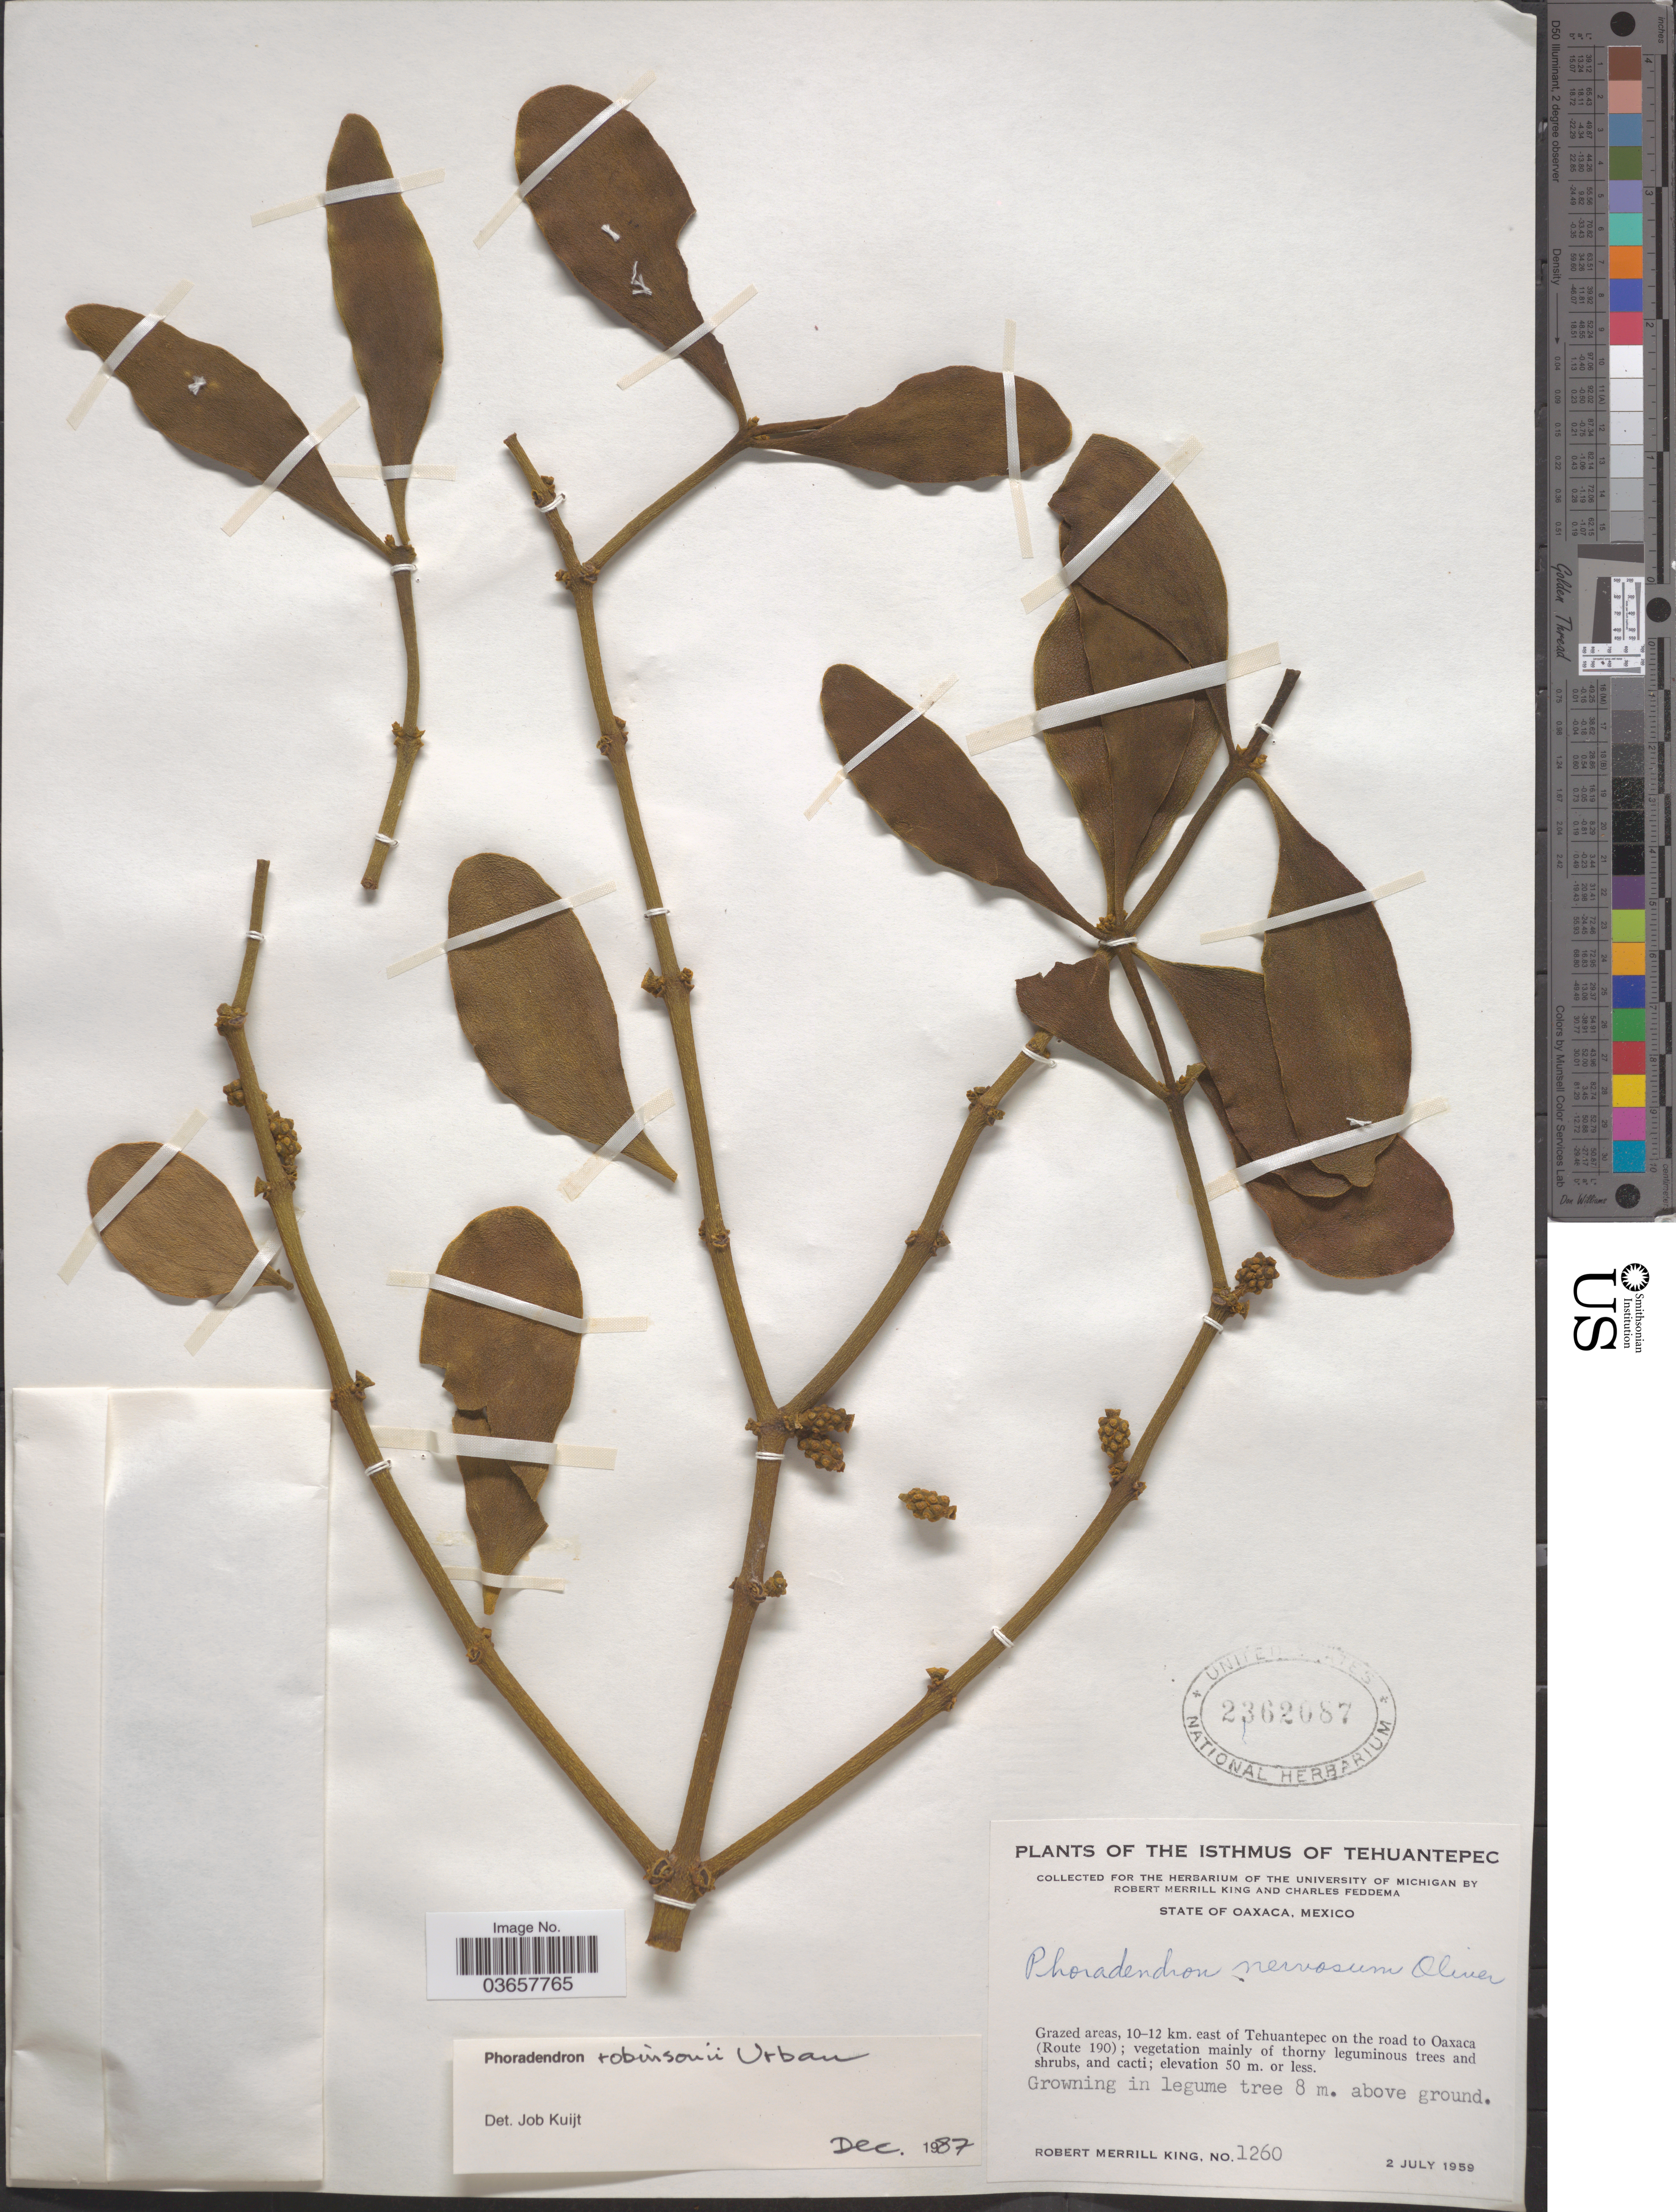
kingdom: Plantae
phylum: Tracheophyta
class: Magnoliopsida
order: Santalales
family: Viscaceae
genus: Phoradendron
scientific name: Phoradendron robinsonii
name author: Urb.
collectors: R. M. King & C. Feddema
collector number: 1260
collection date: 1959-07-02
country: Mexico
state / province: Oaxaca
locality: The Isthmus of Tehuantepec. Grazed areas, 10-12 km. east of Tehuantepec on the road to Oaxaca (Route 190).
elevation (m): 50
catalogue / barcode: US 2362087